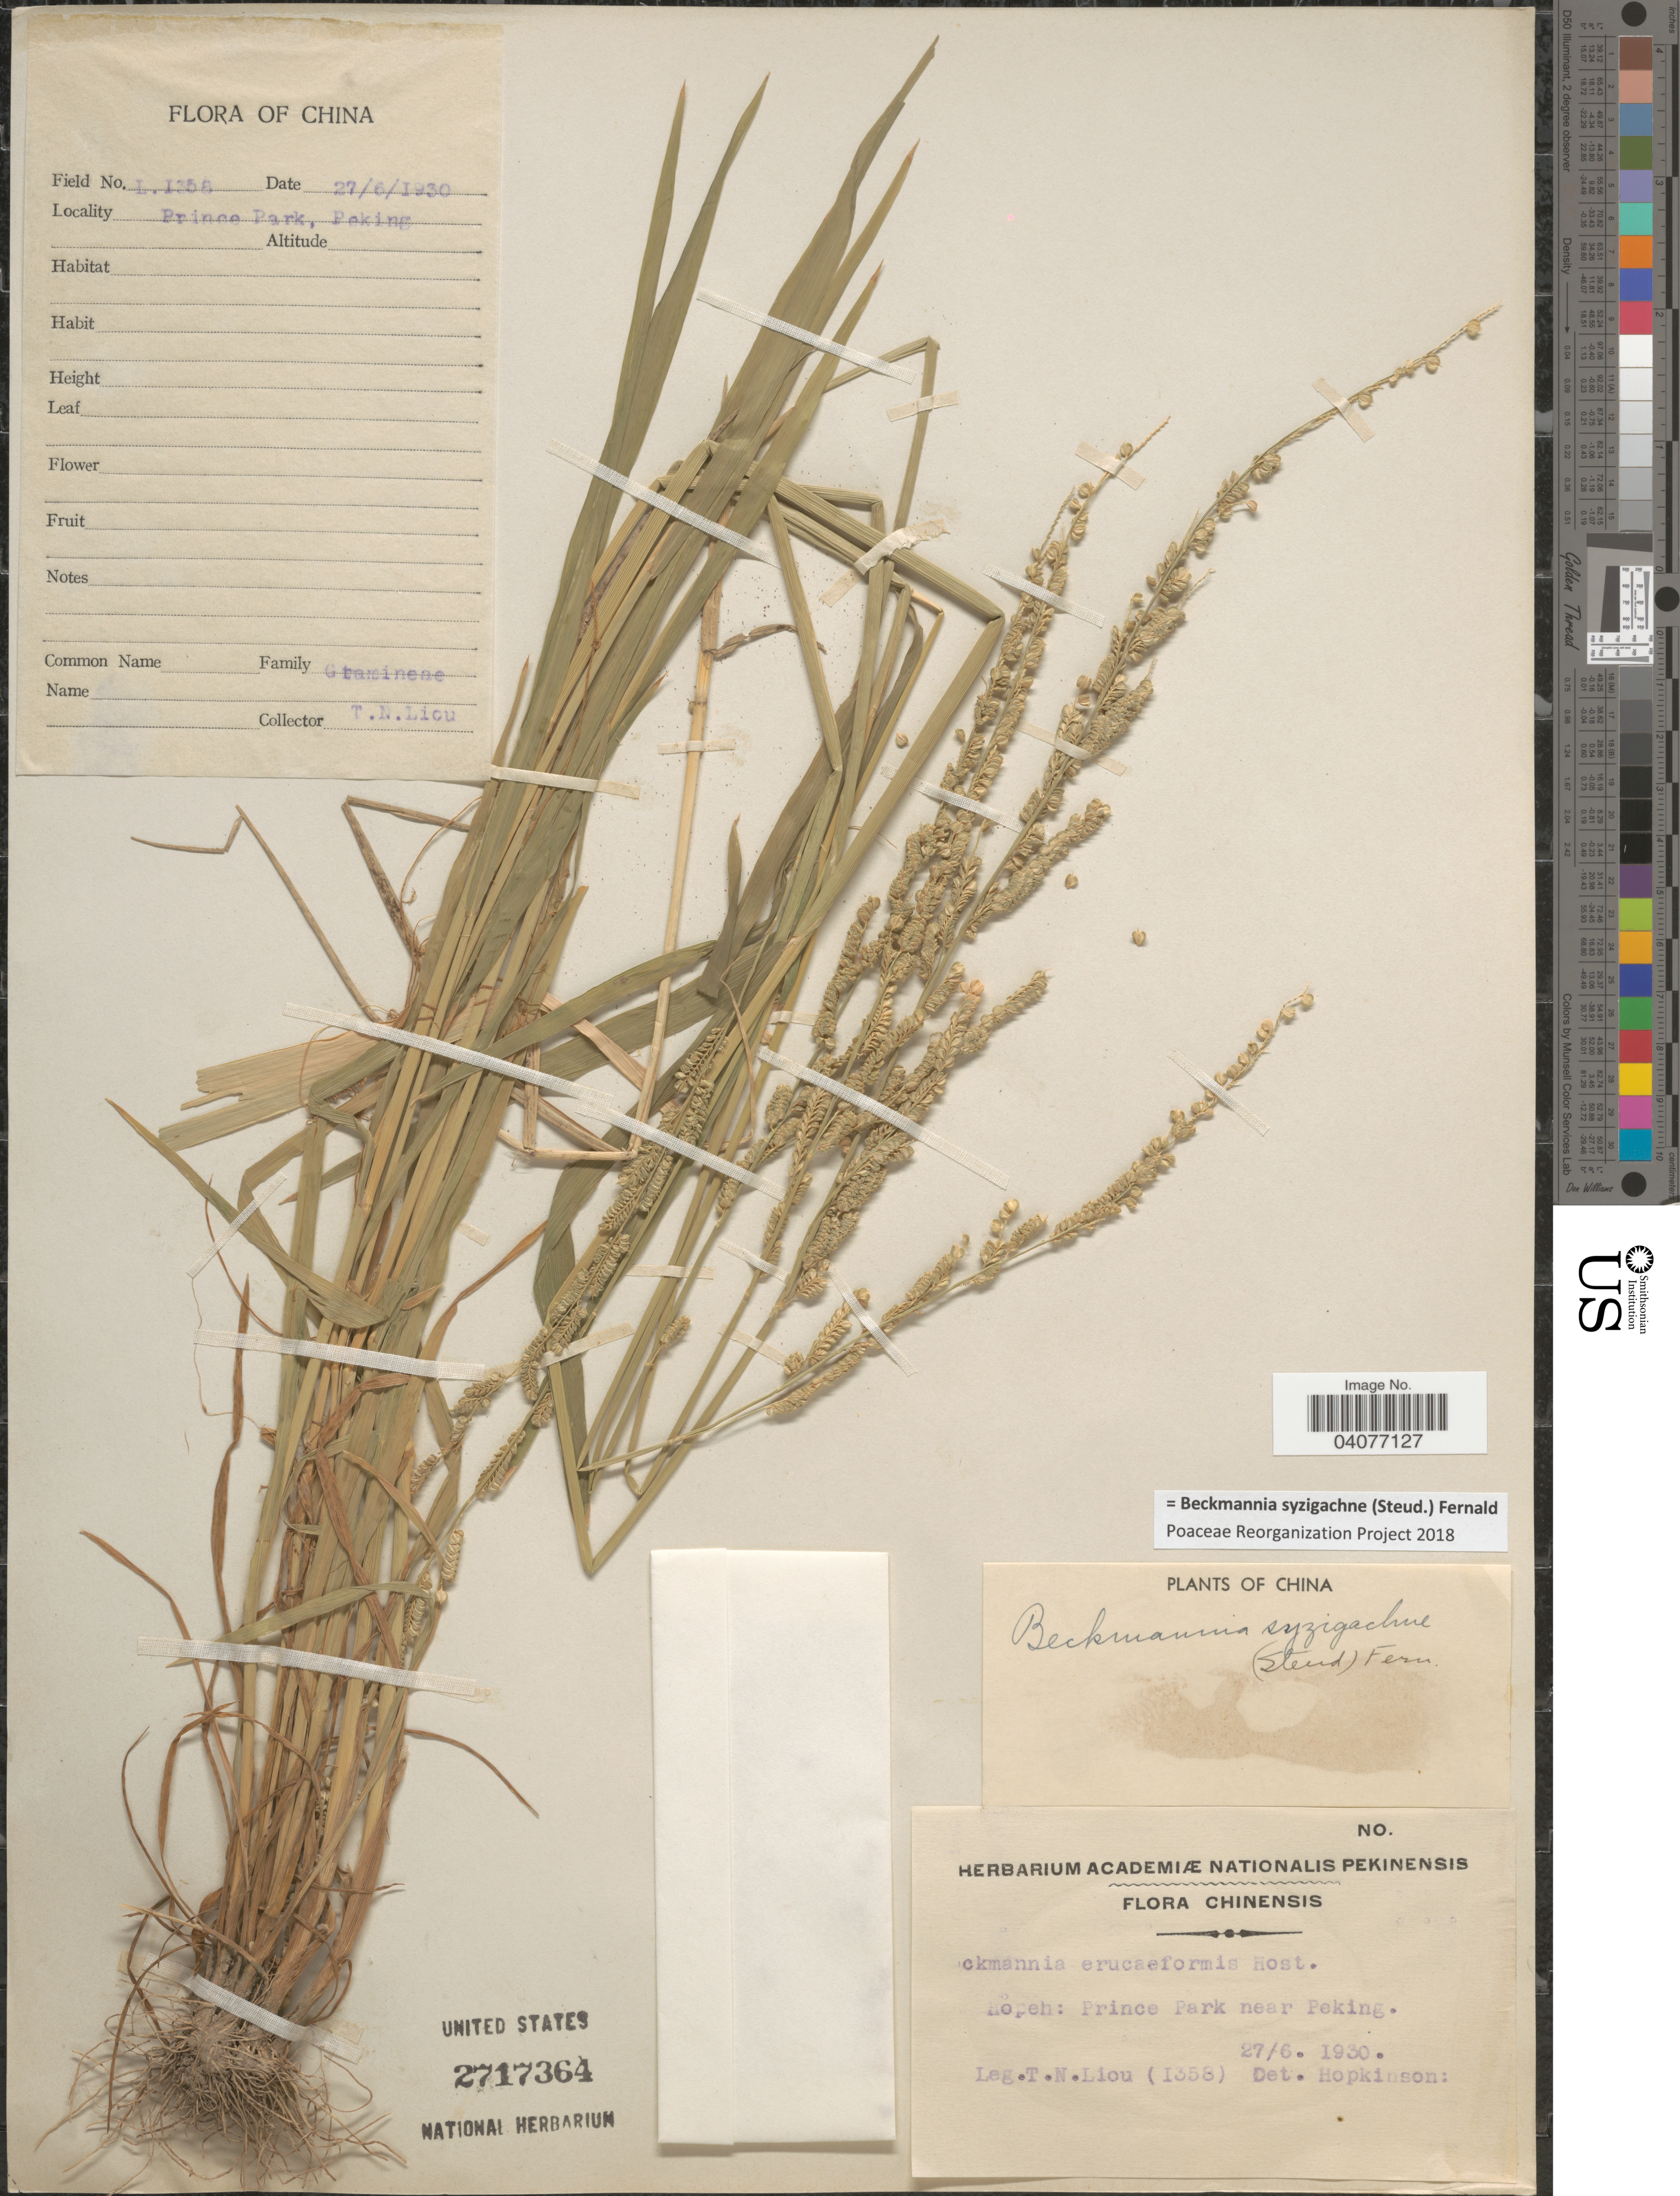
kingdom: Plantae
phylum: Tracheophyta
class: Liliopsida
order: Poales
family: Poaceae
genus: Beckmannia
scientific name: Beckmannia syzigachne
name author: (Steud.) Fernald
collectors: T. N. Liou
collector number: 1358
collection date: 1930-06-27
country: China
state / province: Hebei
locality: Hopeh: Prince Park near Peking.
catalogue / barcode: US 2717364